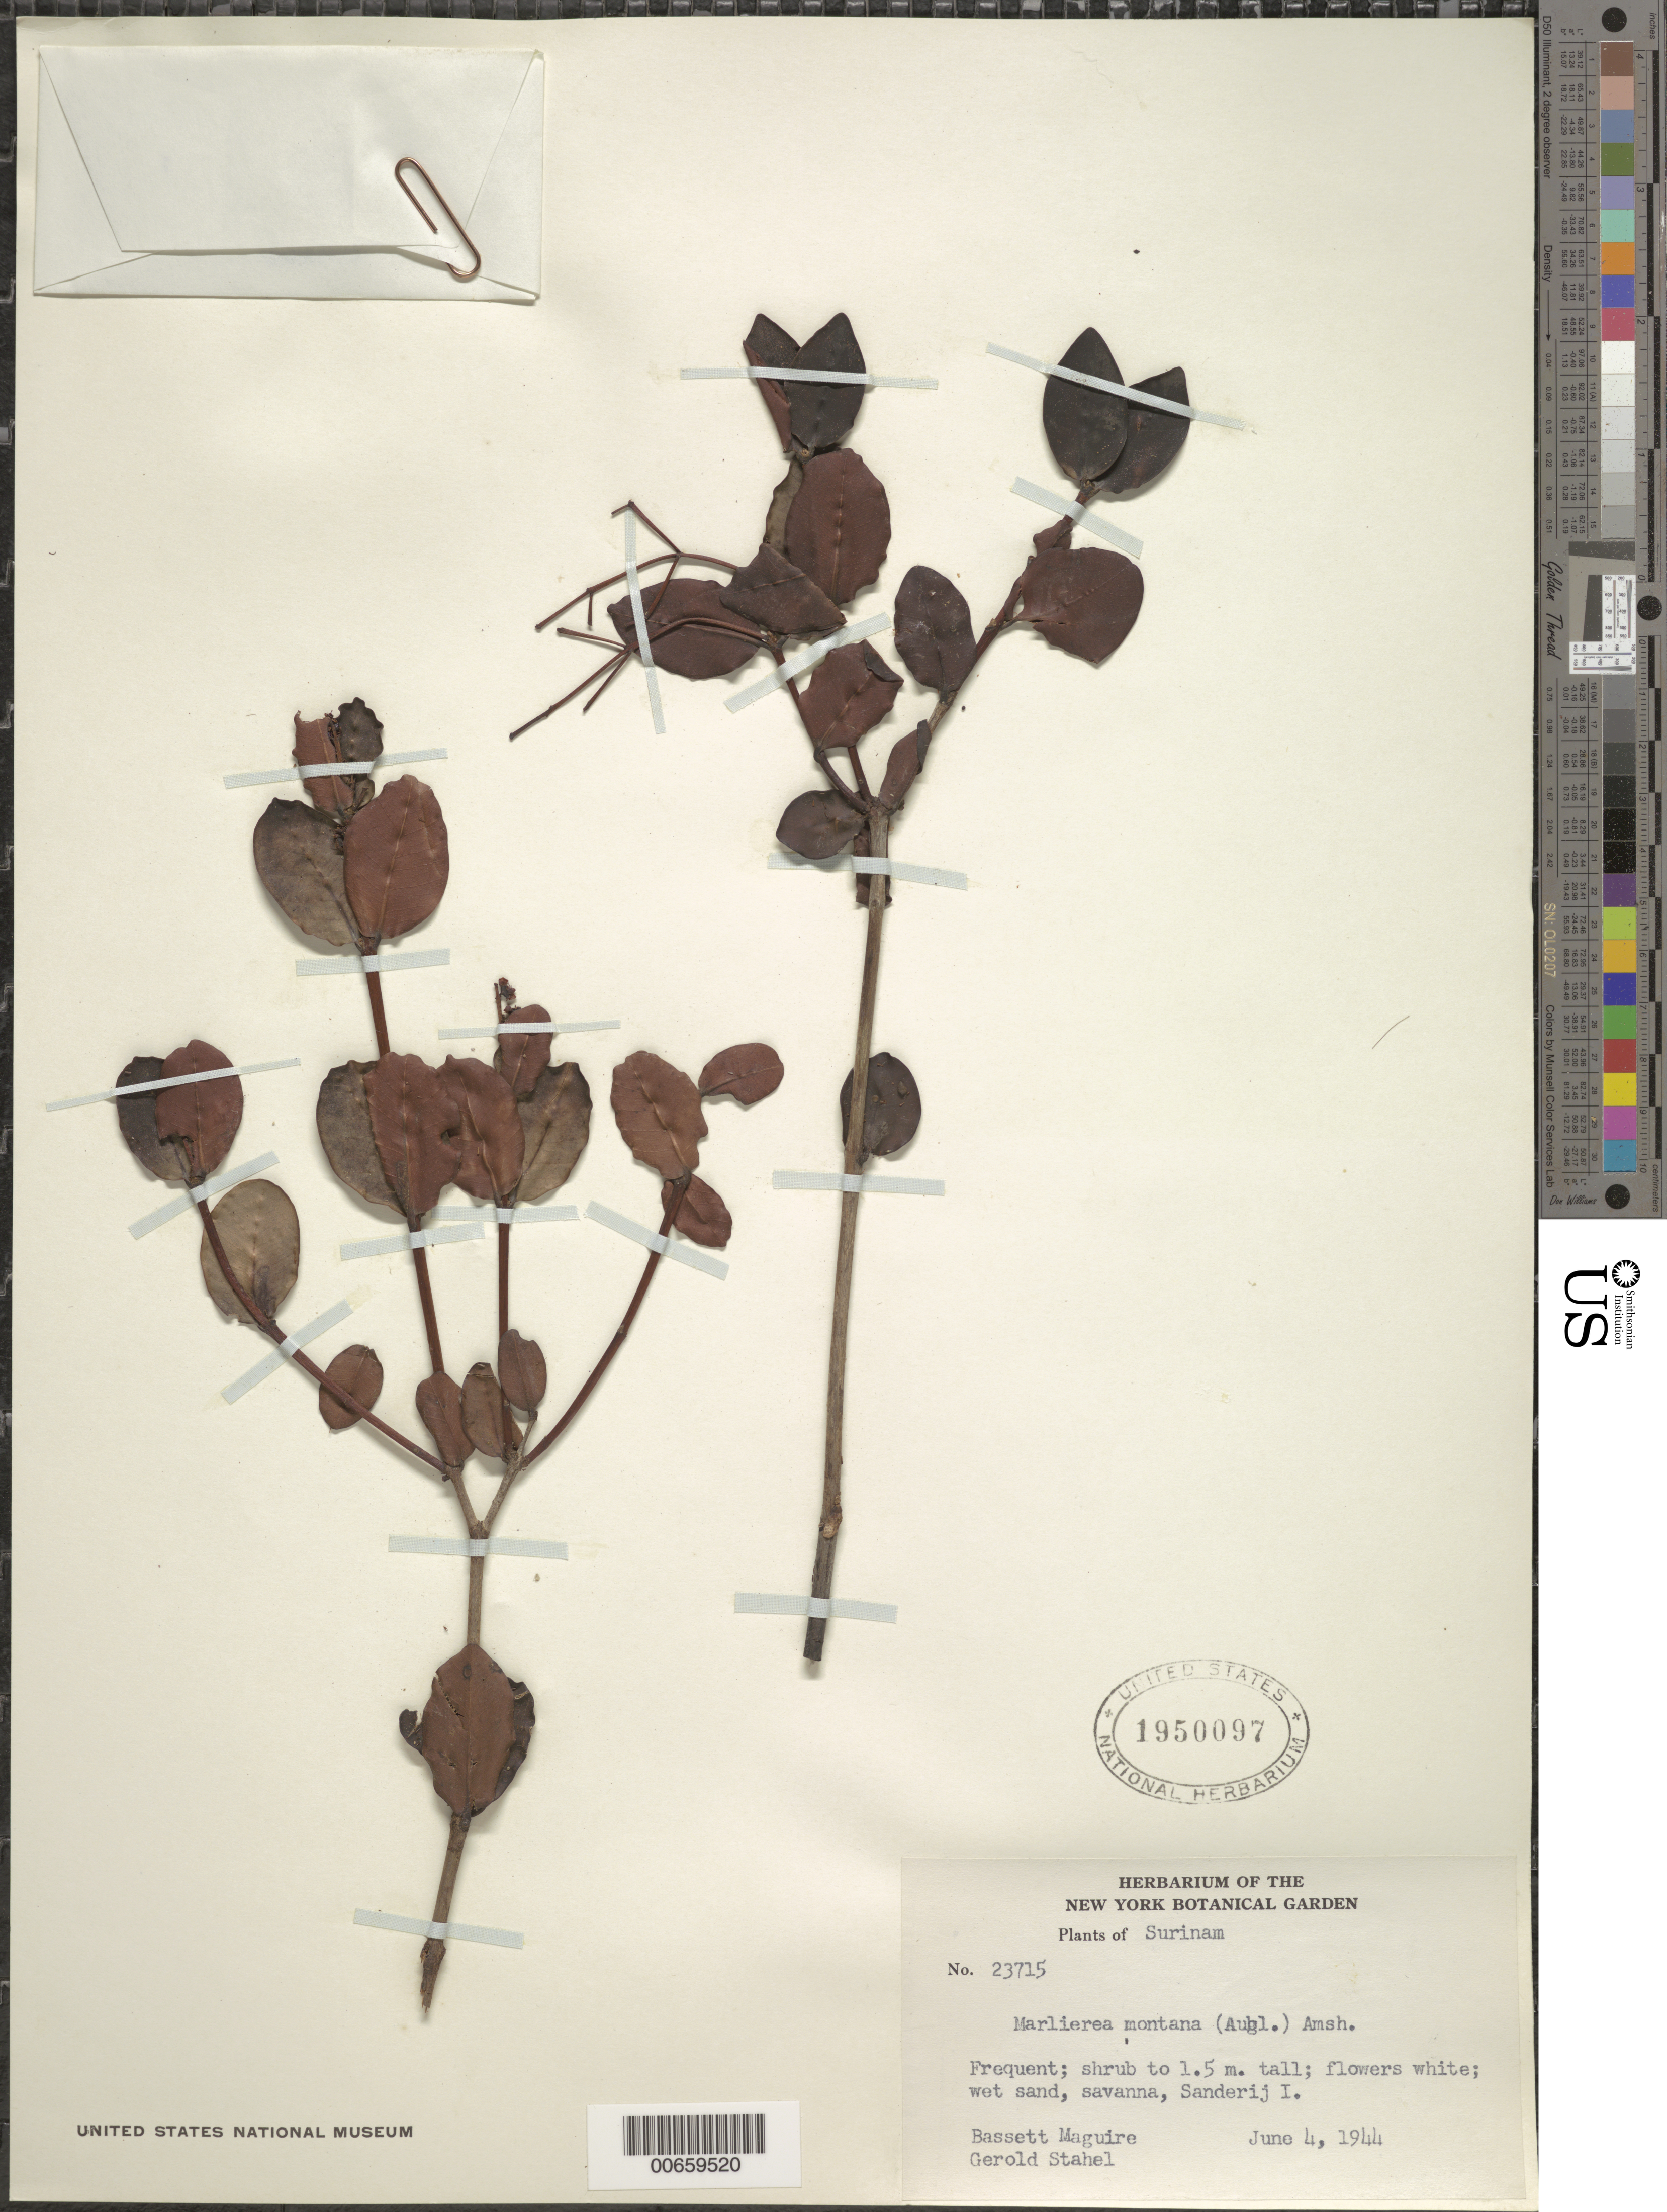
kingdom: Plantae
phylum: Tracheophyta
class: Magnoliopsida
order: Myrtales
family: Myrtaceae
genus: Myrcia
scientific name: Myrcia neomontana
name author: E. Lucas & C.E. Wilson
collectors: B. Maguire & G. Stahel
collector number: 23715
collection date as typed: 4-Jun-44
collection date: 1944-06-04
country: Suriname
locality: Zanderij I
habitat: Wet sand savanna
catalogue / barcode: US 1950097